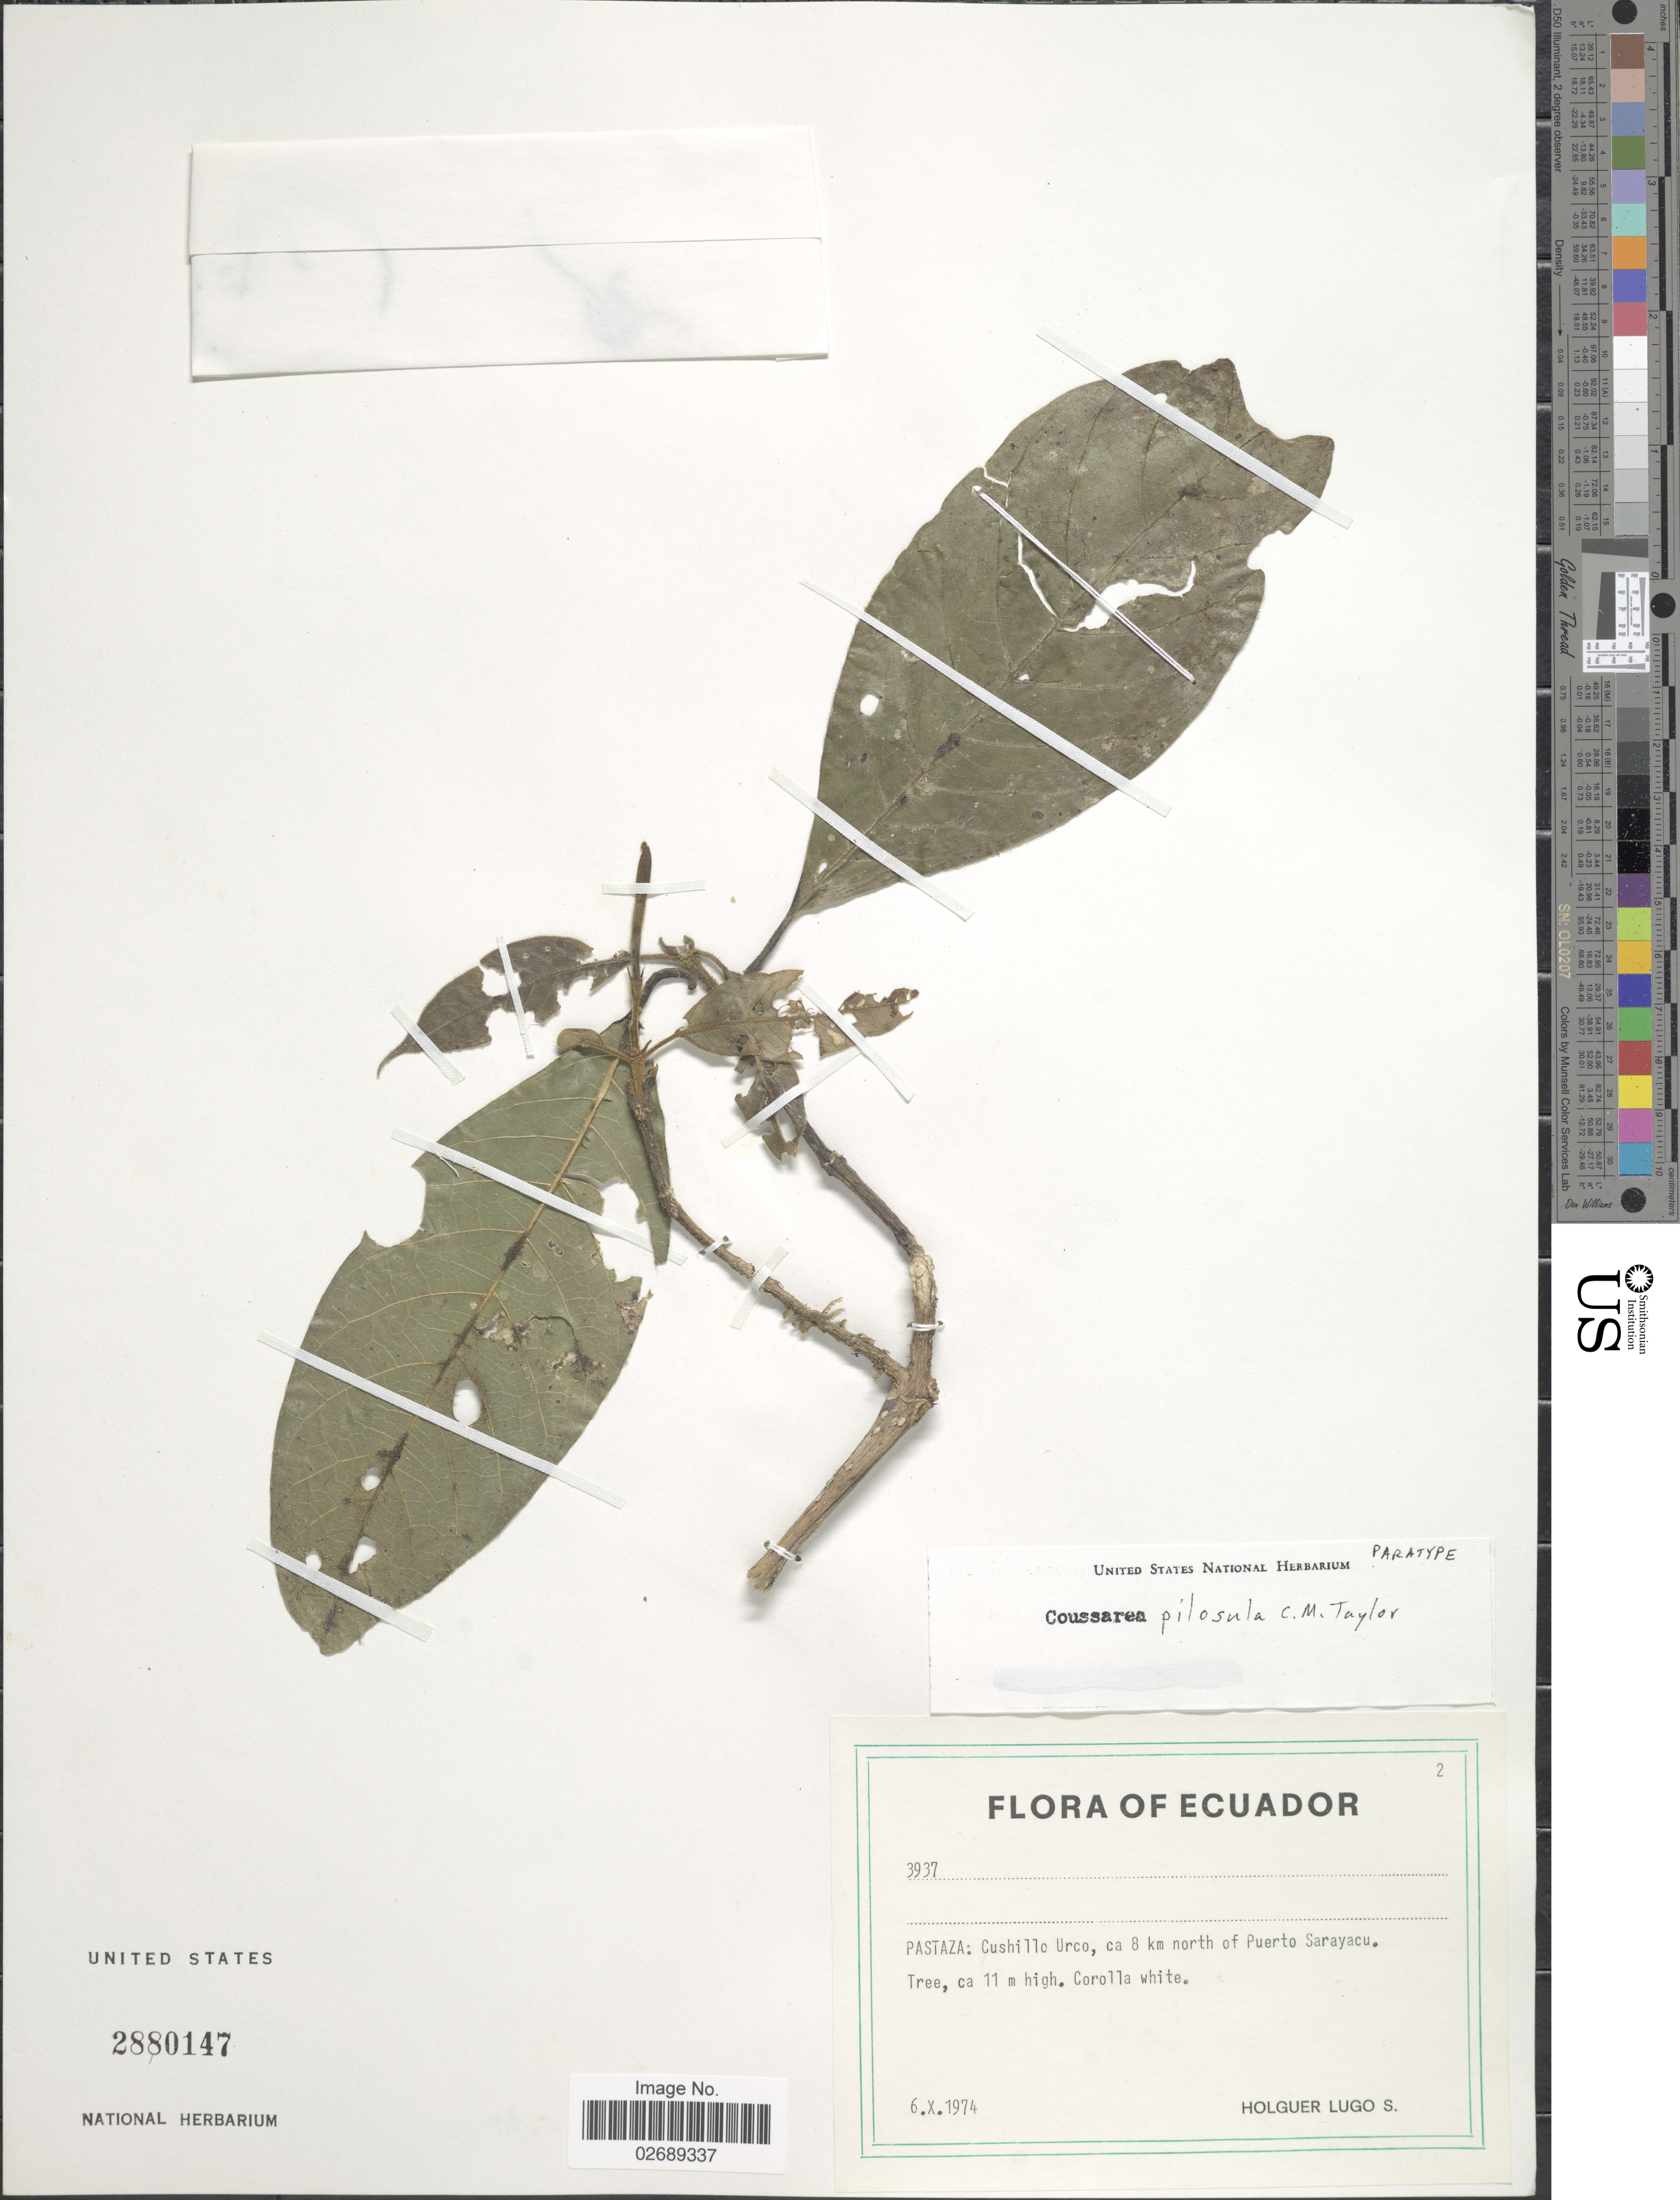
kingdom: Plantae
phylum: Tracheophyta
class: Magnoliopsida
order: Gentianales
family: Rubiaceae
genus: Coussarea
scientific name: Coussarea pilosula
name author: C.M. Taylor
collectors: H. Lugo S.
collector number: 3937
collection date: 1974-10-06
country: Ecuador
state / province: Pastaza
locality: Cushillo Urco. ca. 8 km north of Puerto Sarayacu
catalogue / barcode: US 2880147